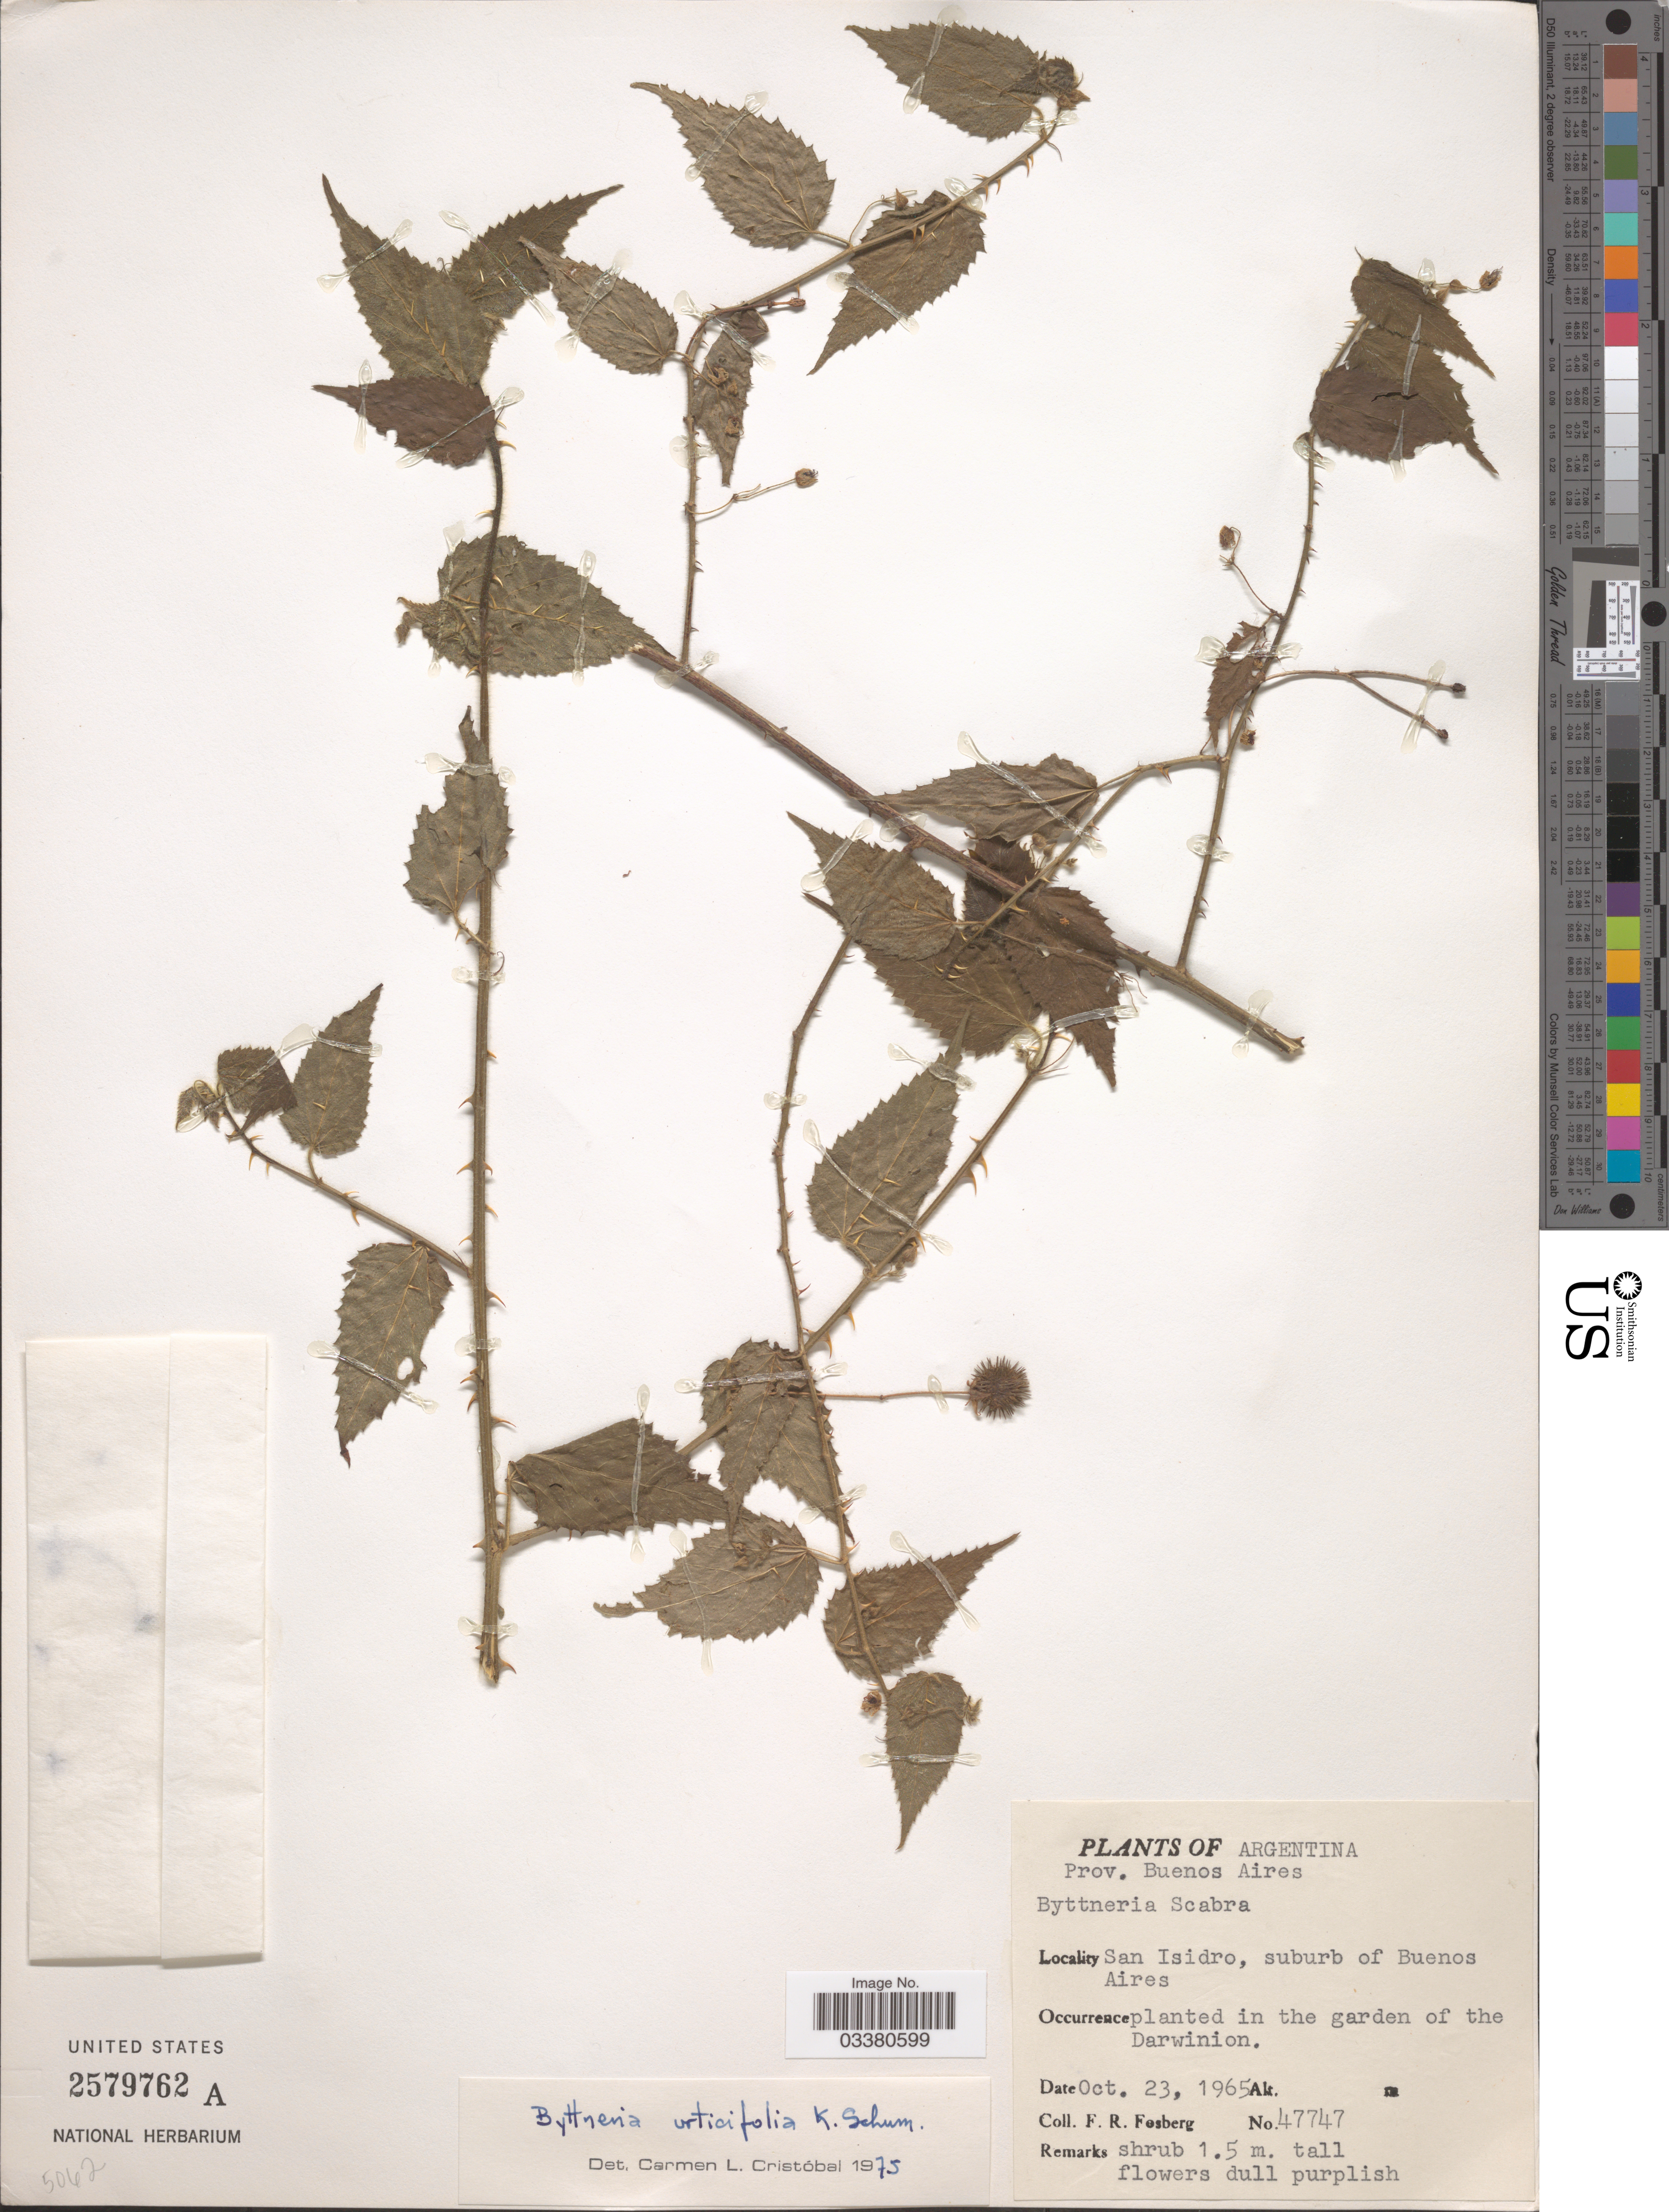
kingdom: Plantae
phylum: Tracheophyta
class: Magnoliopsida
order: Malvales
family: Malvaceae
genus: Byttneria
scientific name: Byttneria urticifolia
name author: K. Schum.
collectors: F. R. Fosberg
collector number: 47747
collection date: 1965-10-23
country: Argentina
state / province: Buenos Aires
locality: San Isidro, suburb of Buenos Aires. Planted in the garden of the Darwinion.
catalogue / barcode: US 2579762A